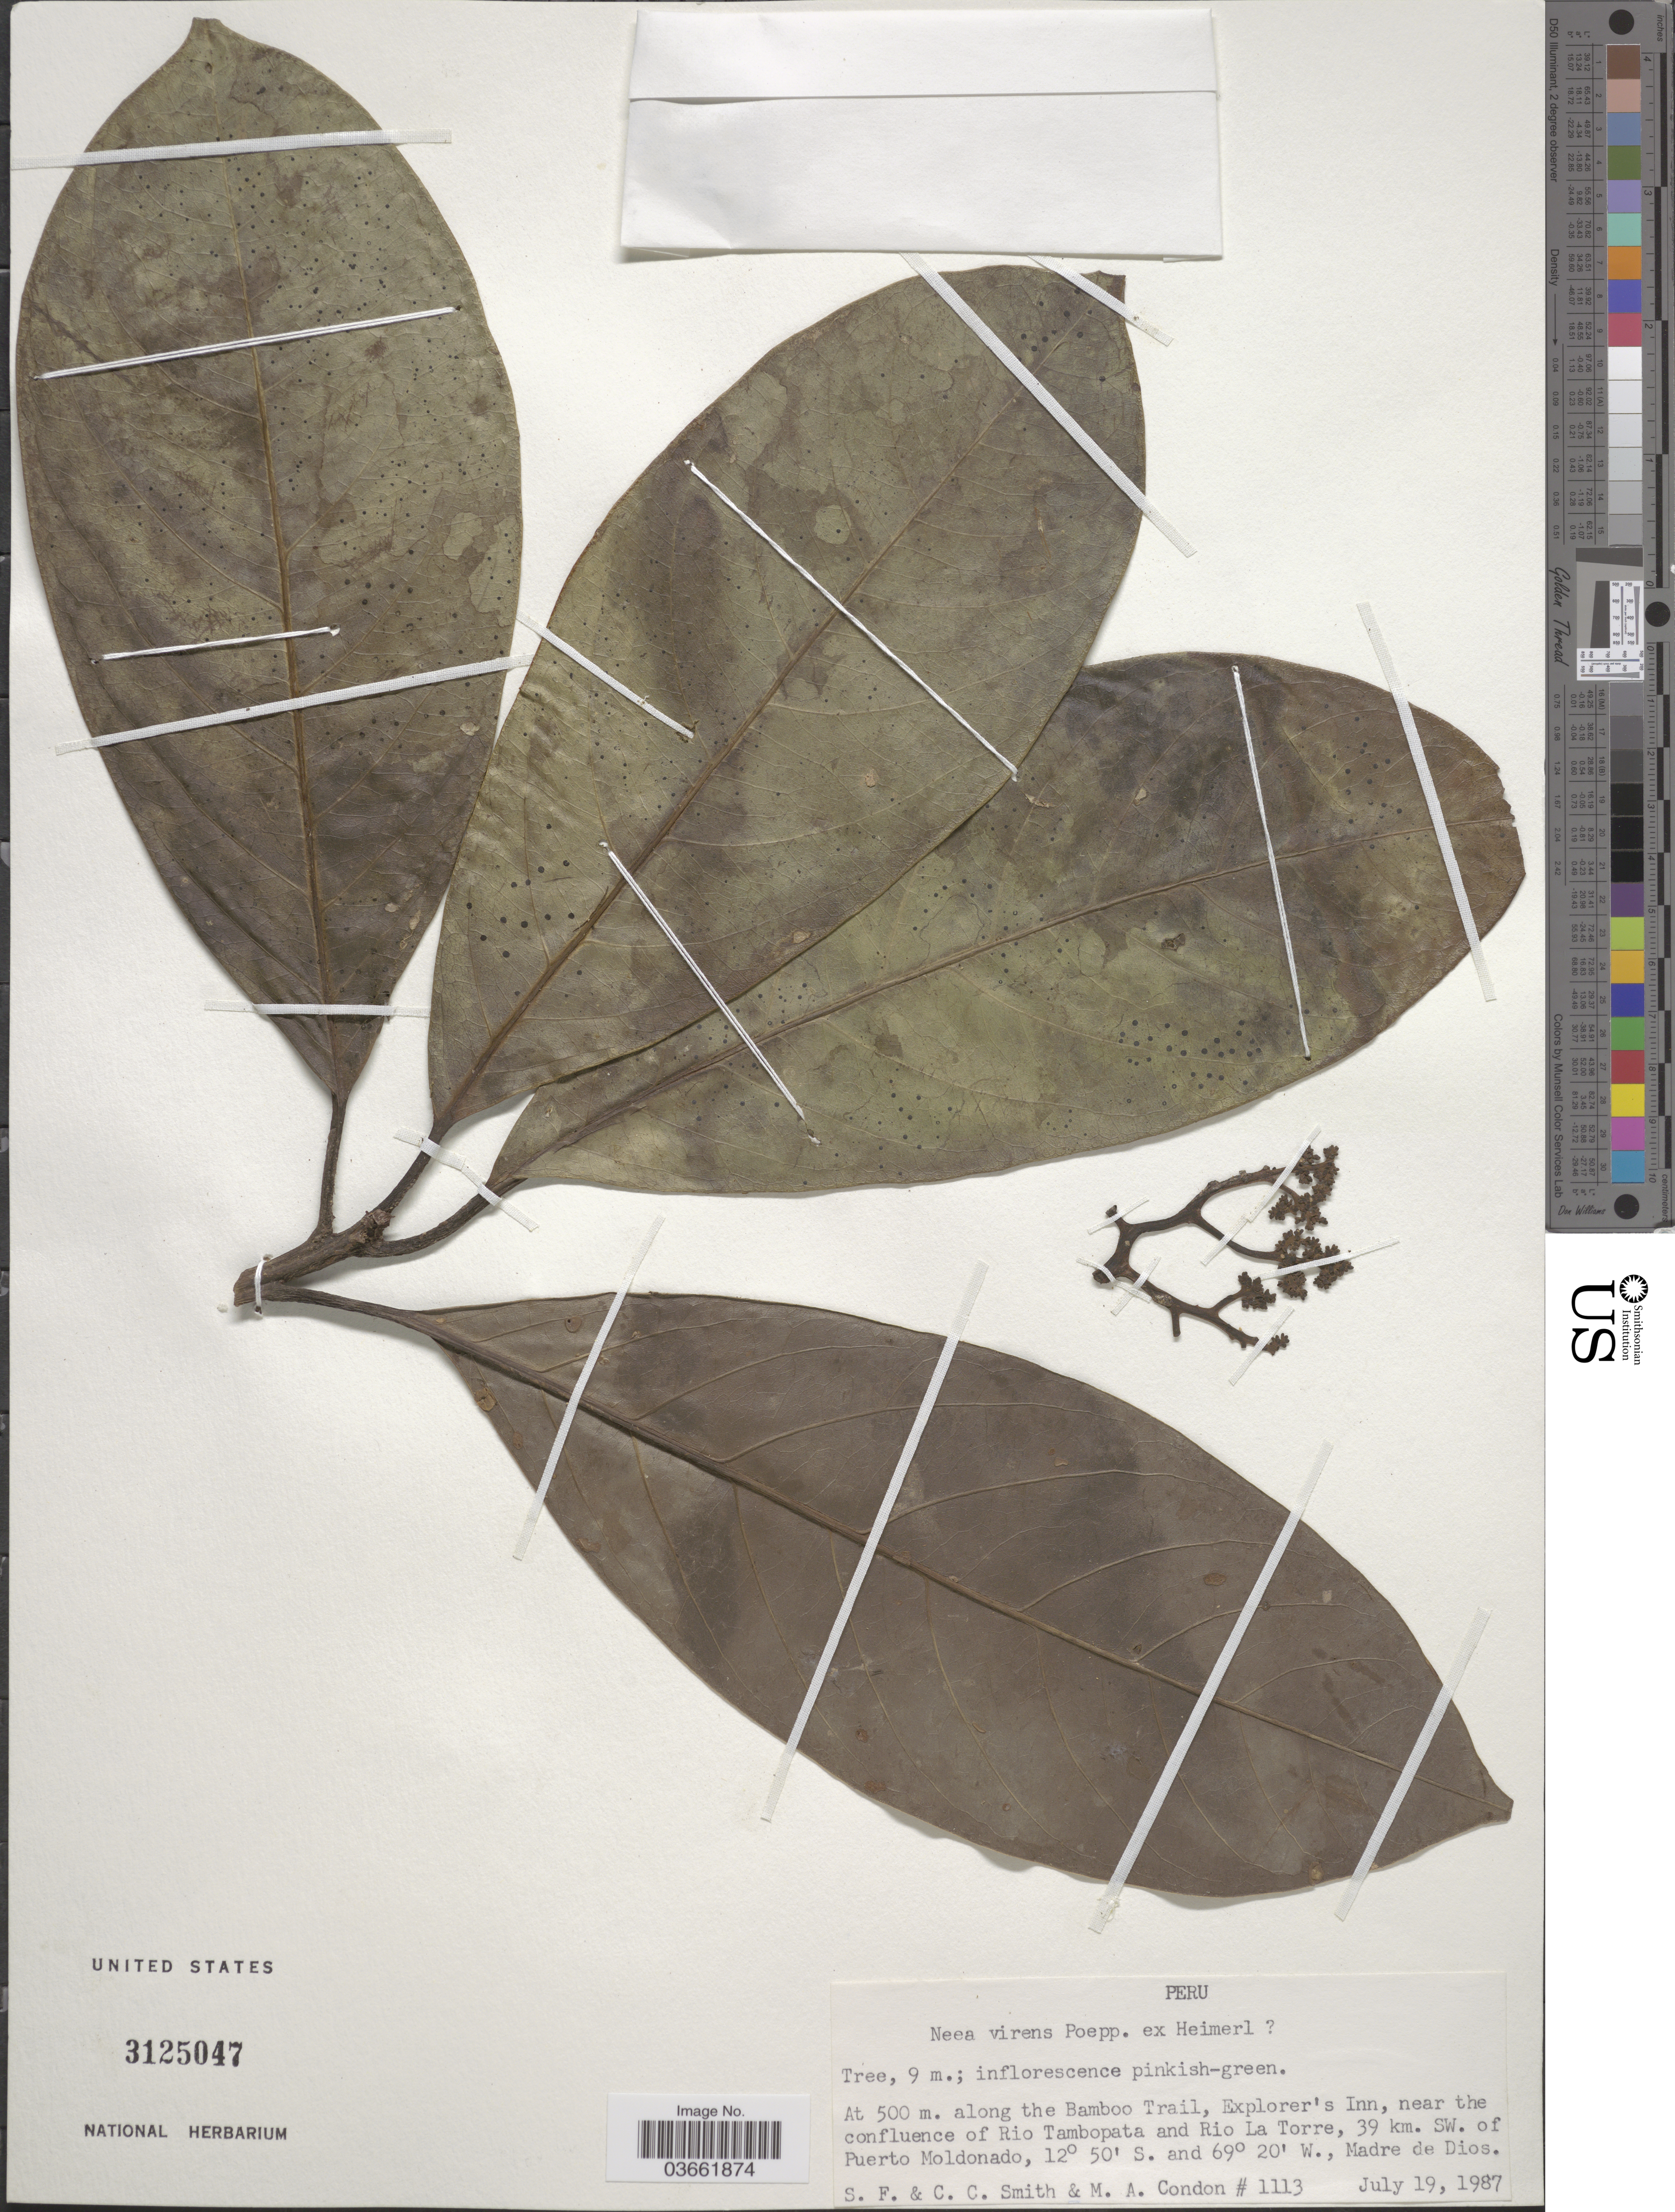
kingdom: Plantae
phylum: Tracheophyta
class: Magnoliopsida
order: Caryophyllales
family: Nyctaginaceae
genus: Neea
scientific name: Neea virens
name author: Poepp. ex Heimerl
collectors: S.F. Smith, C. C. Smith & M. Condon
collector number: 1113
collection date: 1987-07-19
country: Peru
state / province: Madre de Dios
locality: Along the Bamboo Trail, Explorer's Inn, near the confluence of Rio Tambopata and Rio La Torre, 39 km. SW. of Puerto Moldonado.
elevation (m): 500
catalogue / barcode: US 3125047